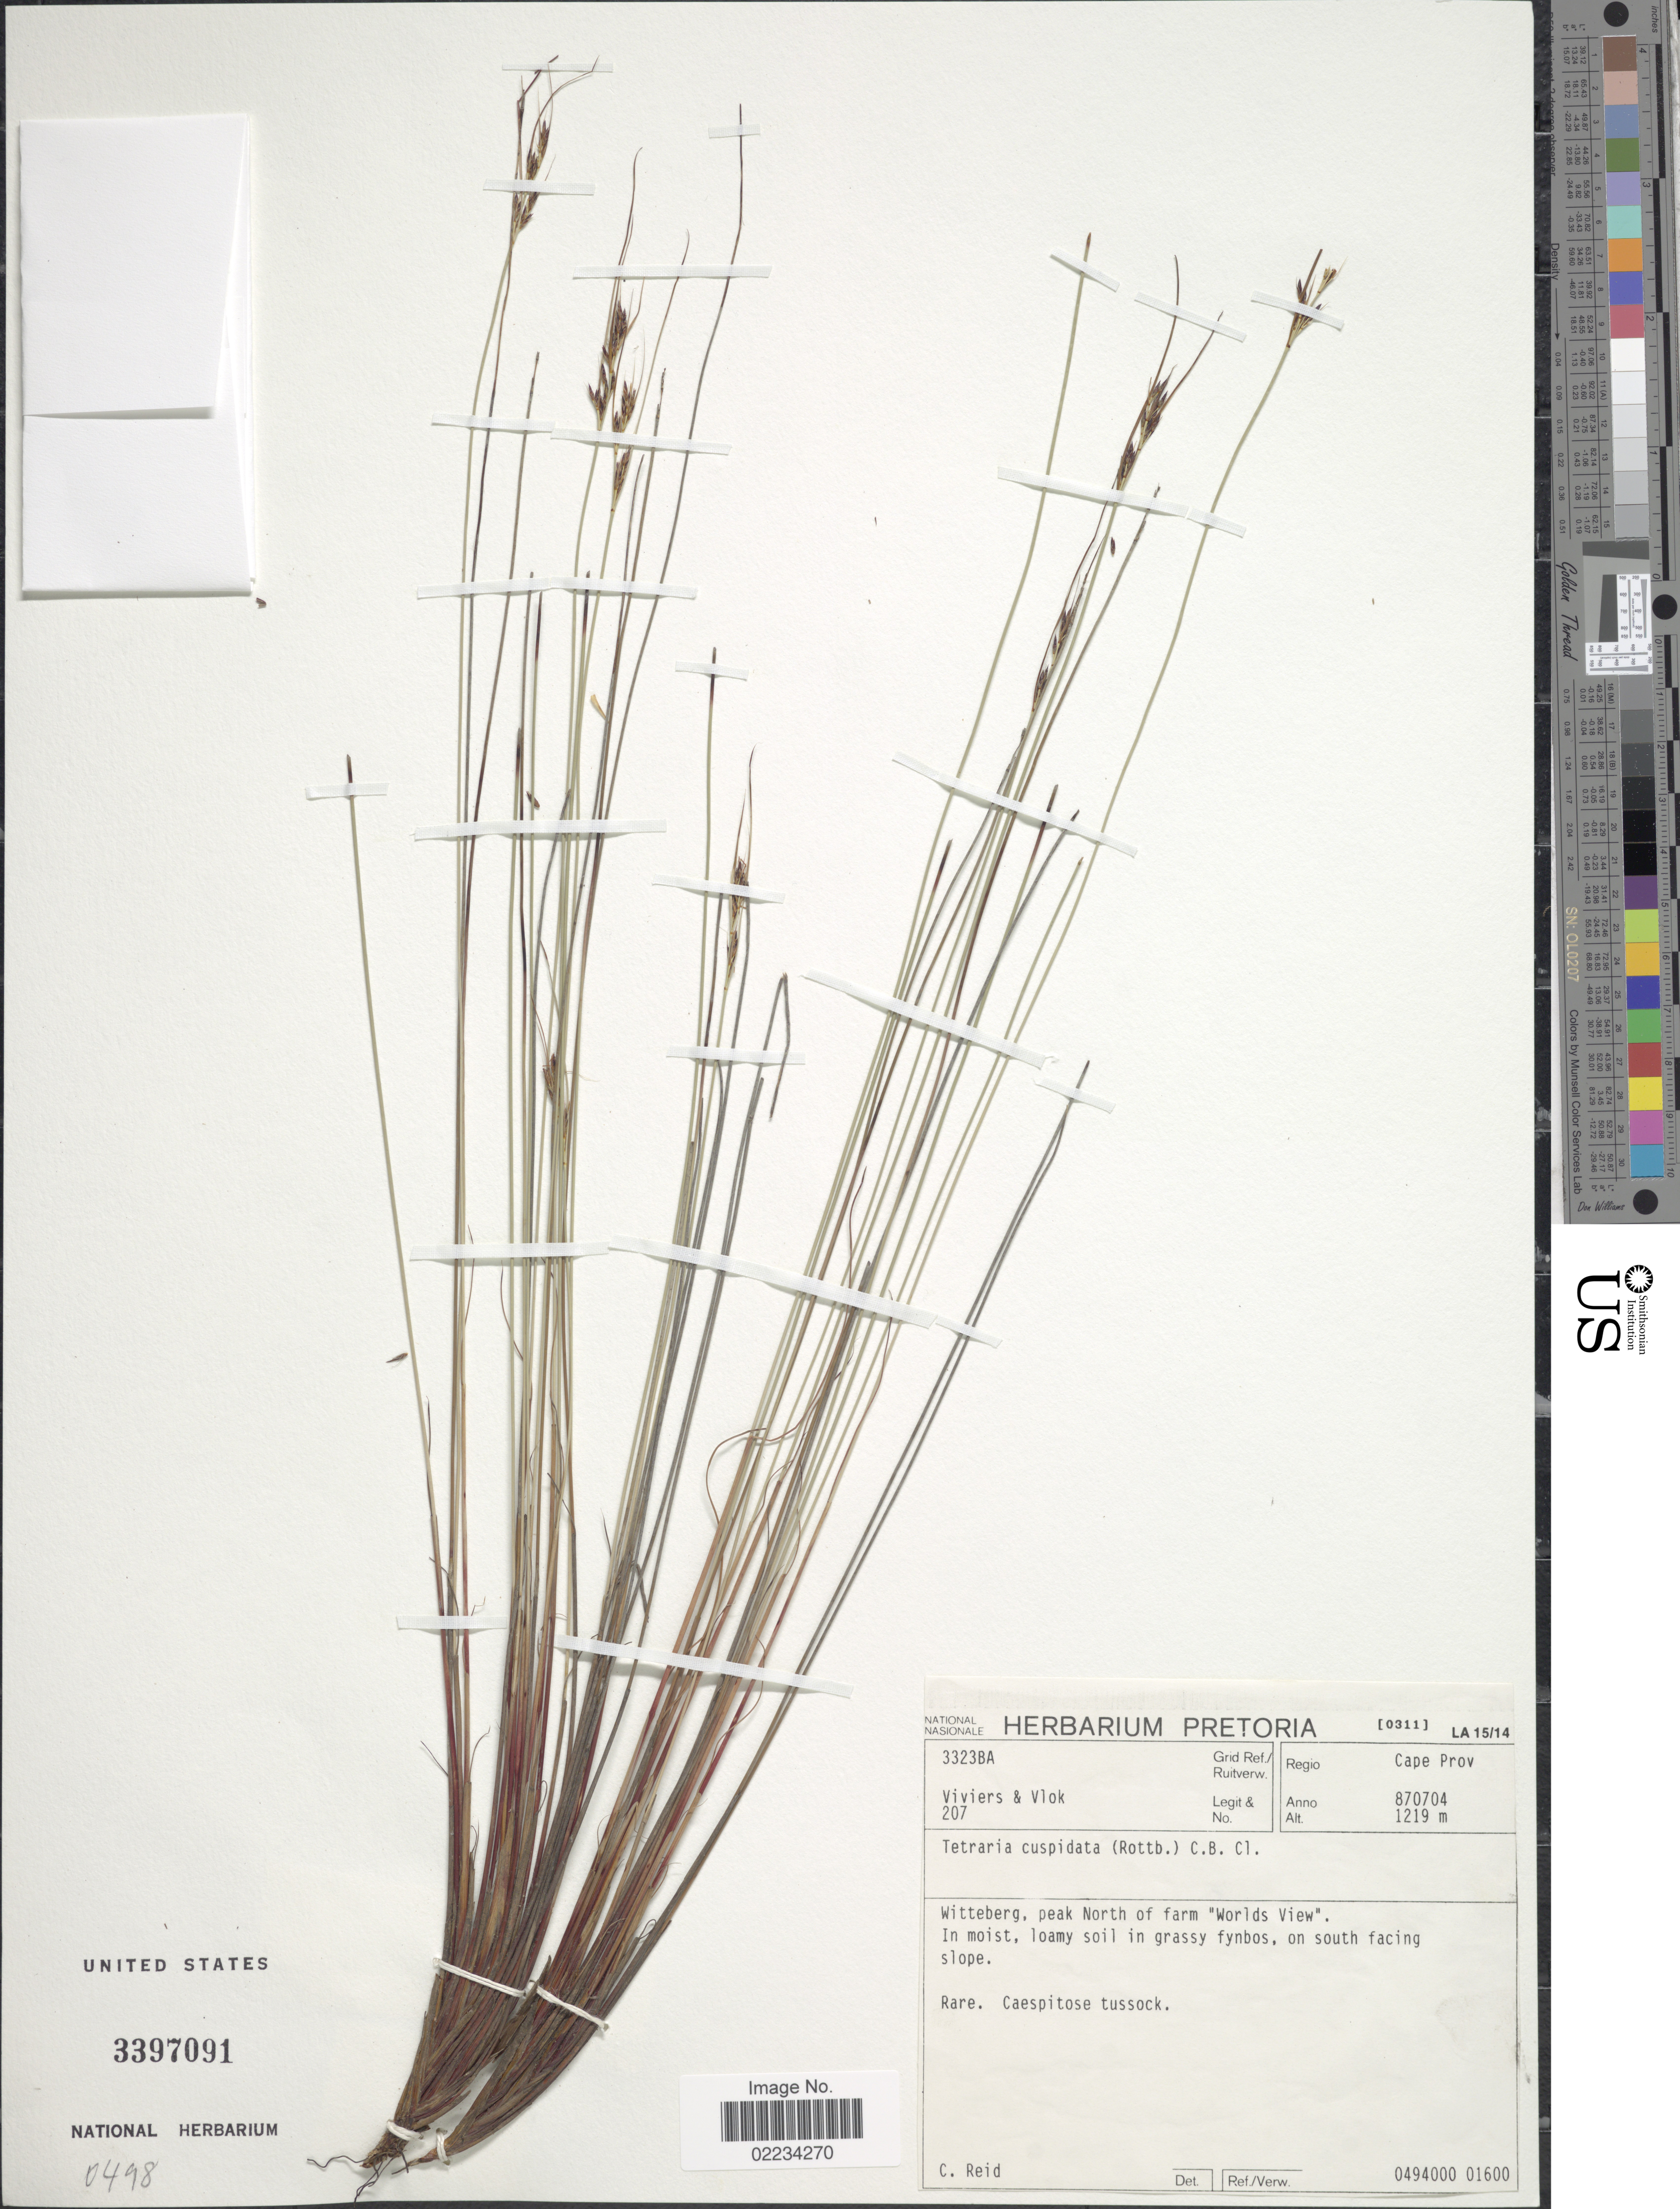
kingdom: Plantae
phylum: Tracheophyta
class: Liliopsida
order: Poales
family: Cyperaceae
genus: Schoenus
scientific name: Schoenus graciliculmis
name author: T.L. Elliott & Muasya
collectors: M. Viviers & J. H. J. Vlok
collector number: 207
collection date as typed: Transcribed d/m/y: 4/7/87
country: South Africa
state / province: Eastern Cape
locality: Regio Cape Prov, Witteberg, peak North of farm 'Worlds View'. In moist, loamy soil in grassy fynbos, on south facing slope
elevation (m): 1219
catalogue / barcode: US 3397091